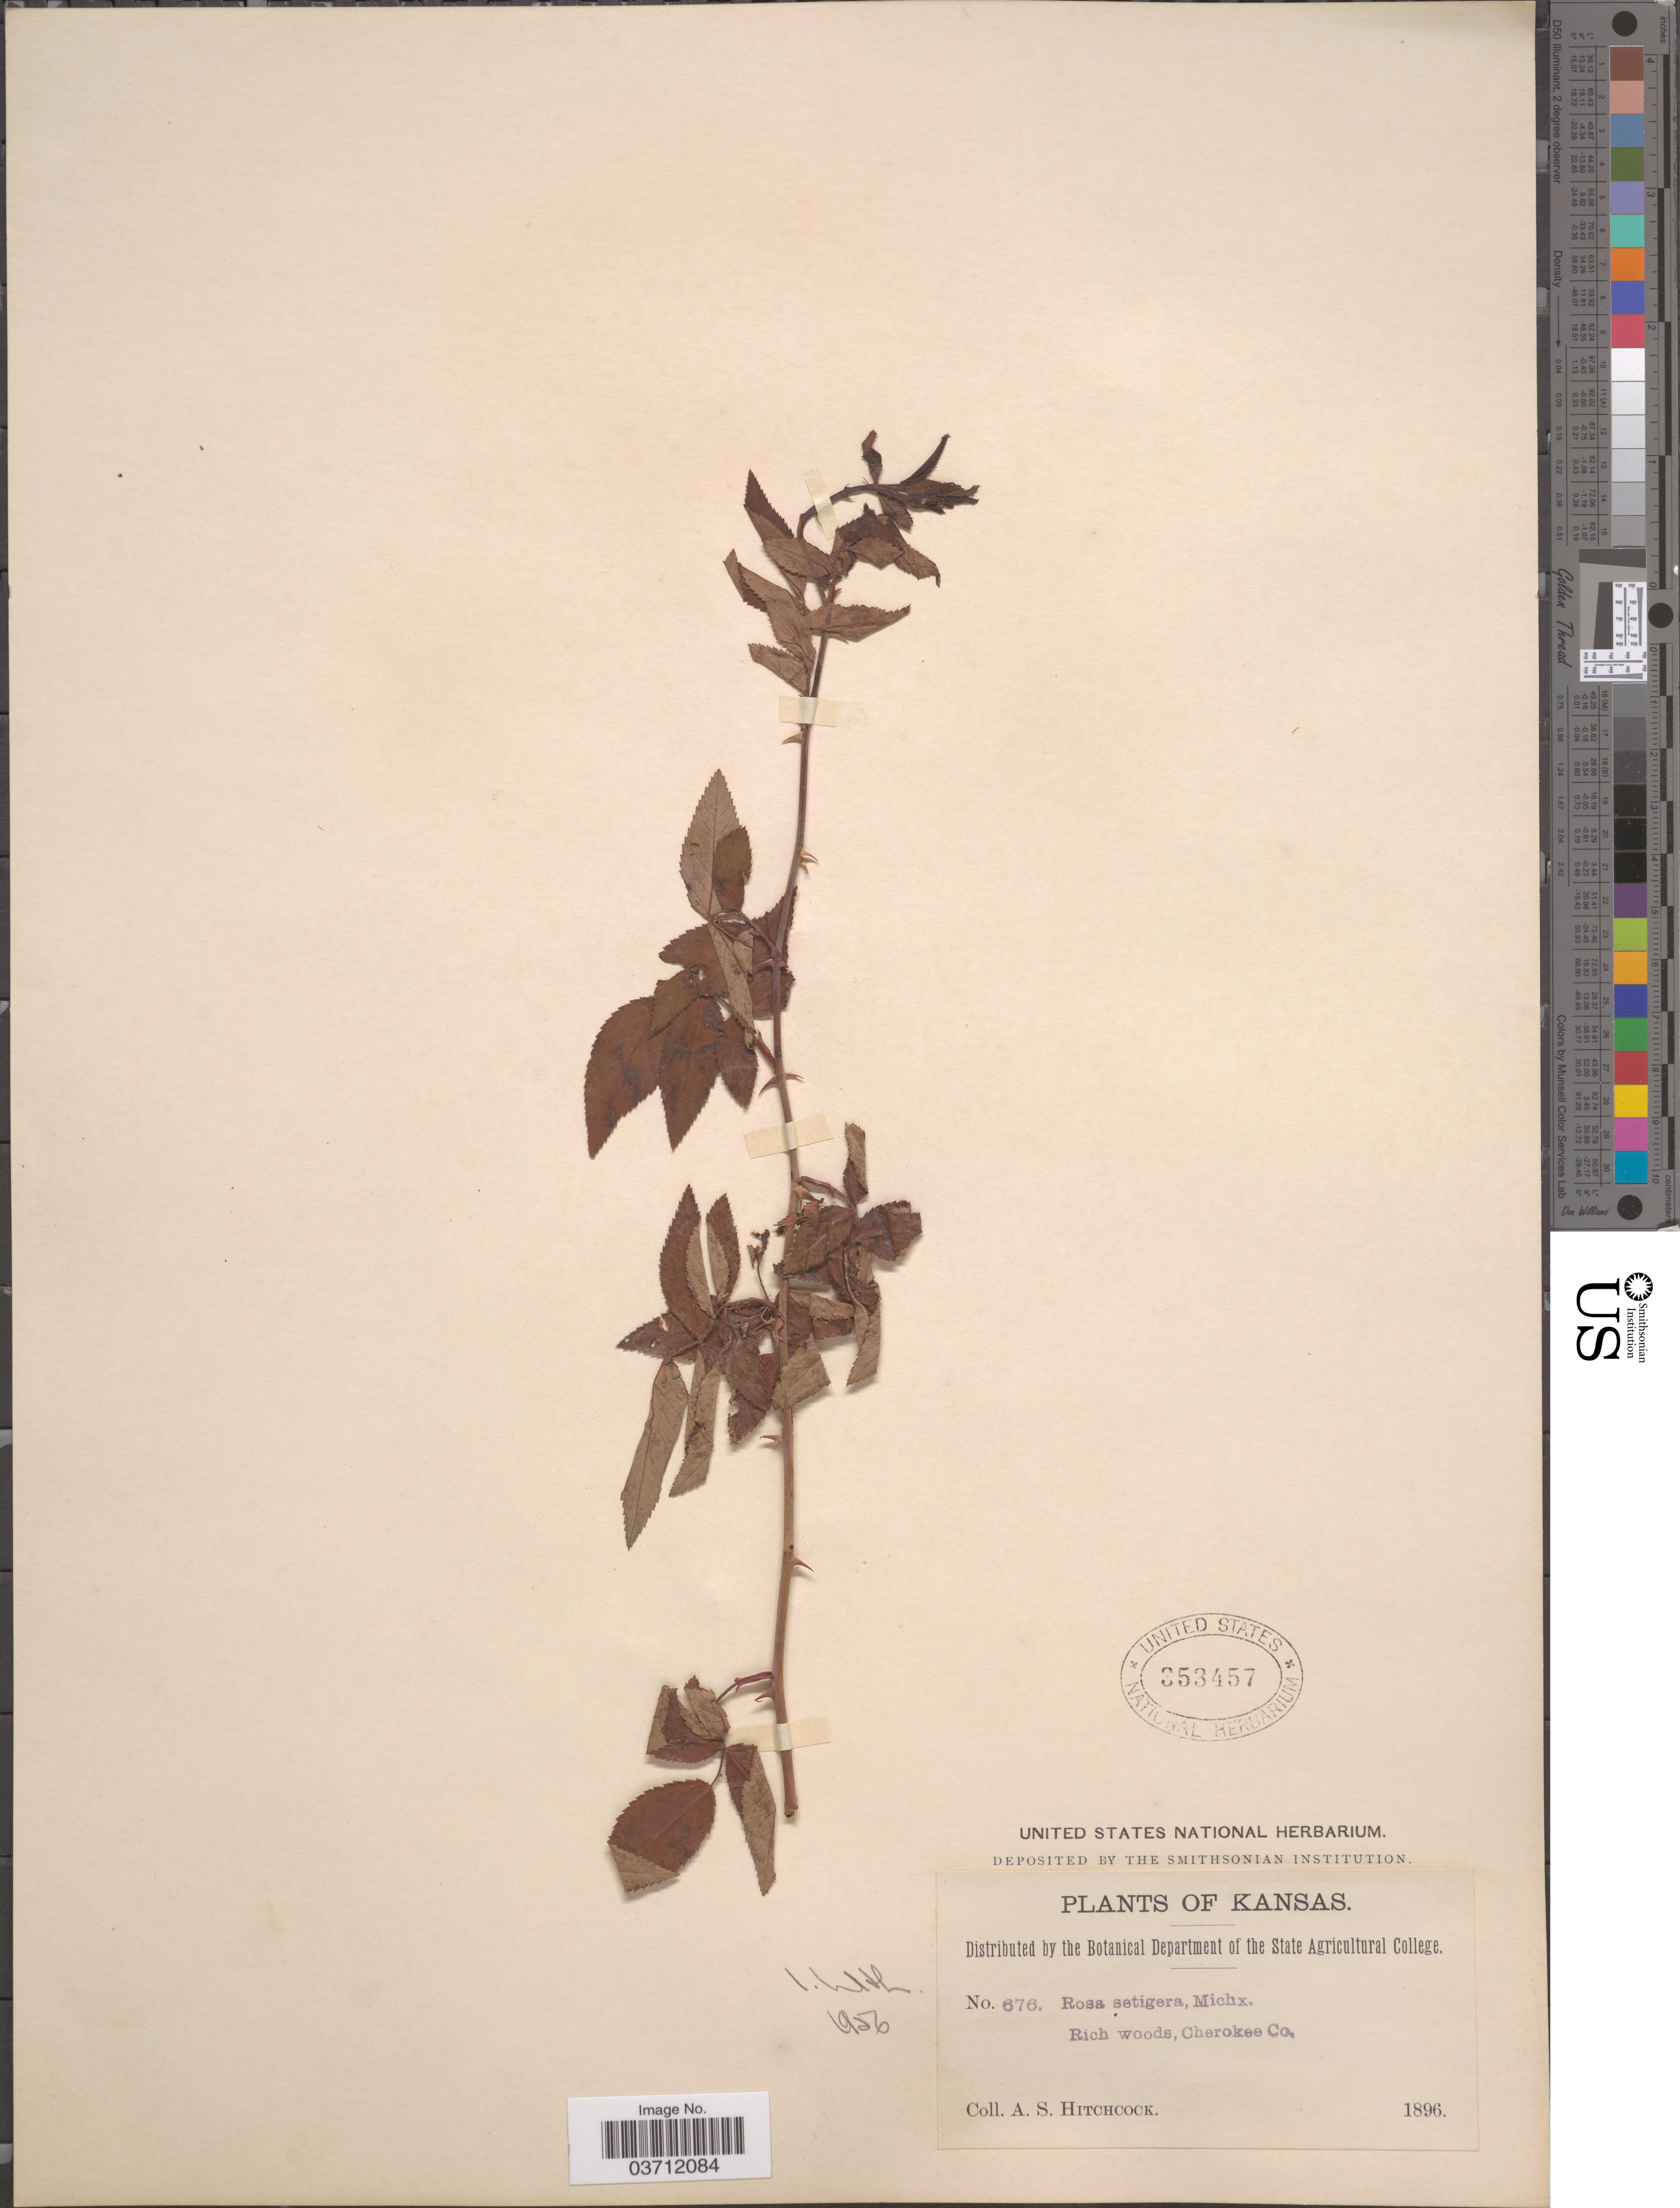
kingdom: Plantae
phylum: Tracheophyta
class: Magnoliopsida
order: Rosales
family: Rosaceae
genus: Rosa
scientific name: Rosa setigera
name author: Michx.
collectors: A. S. Hitchcock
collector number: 676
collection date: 1896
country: United States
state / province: Kansas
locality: Cherokee Co.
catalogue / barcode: US 353457